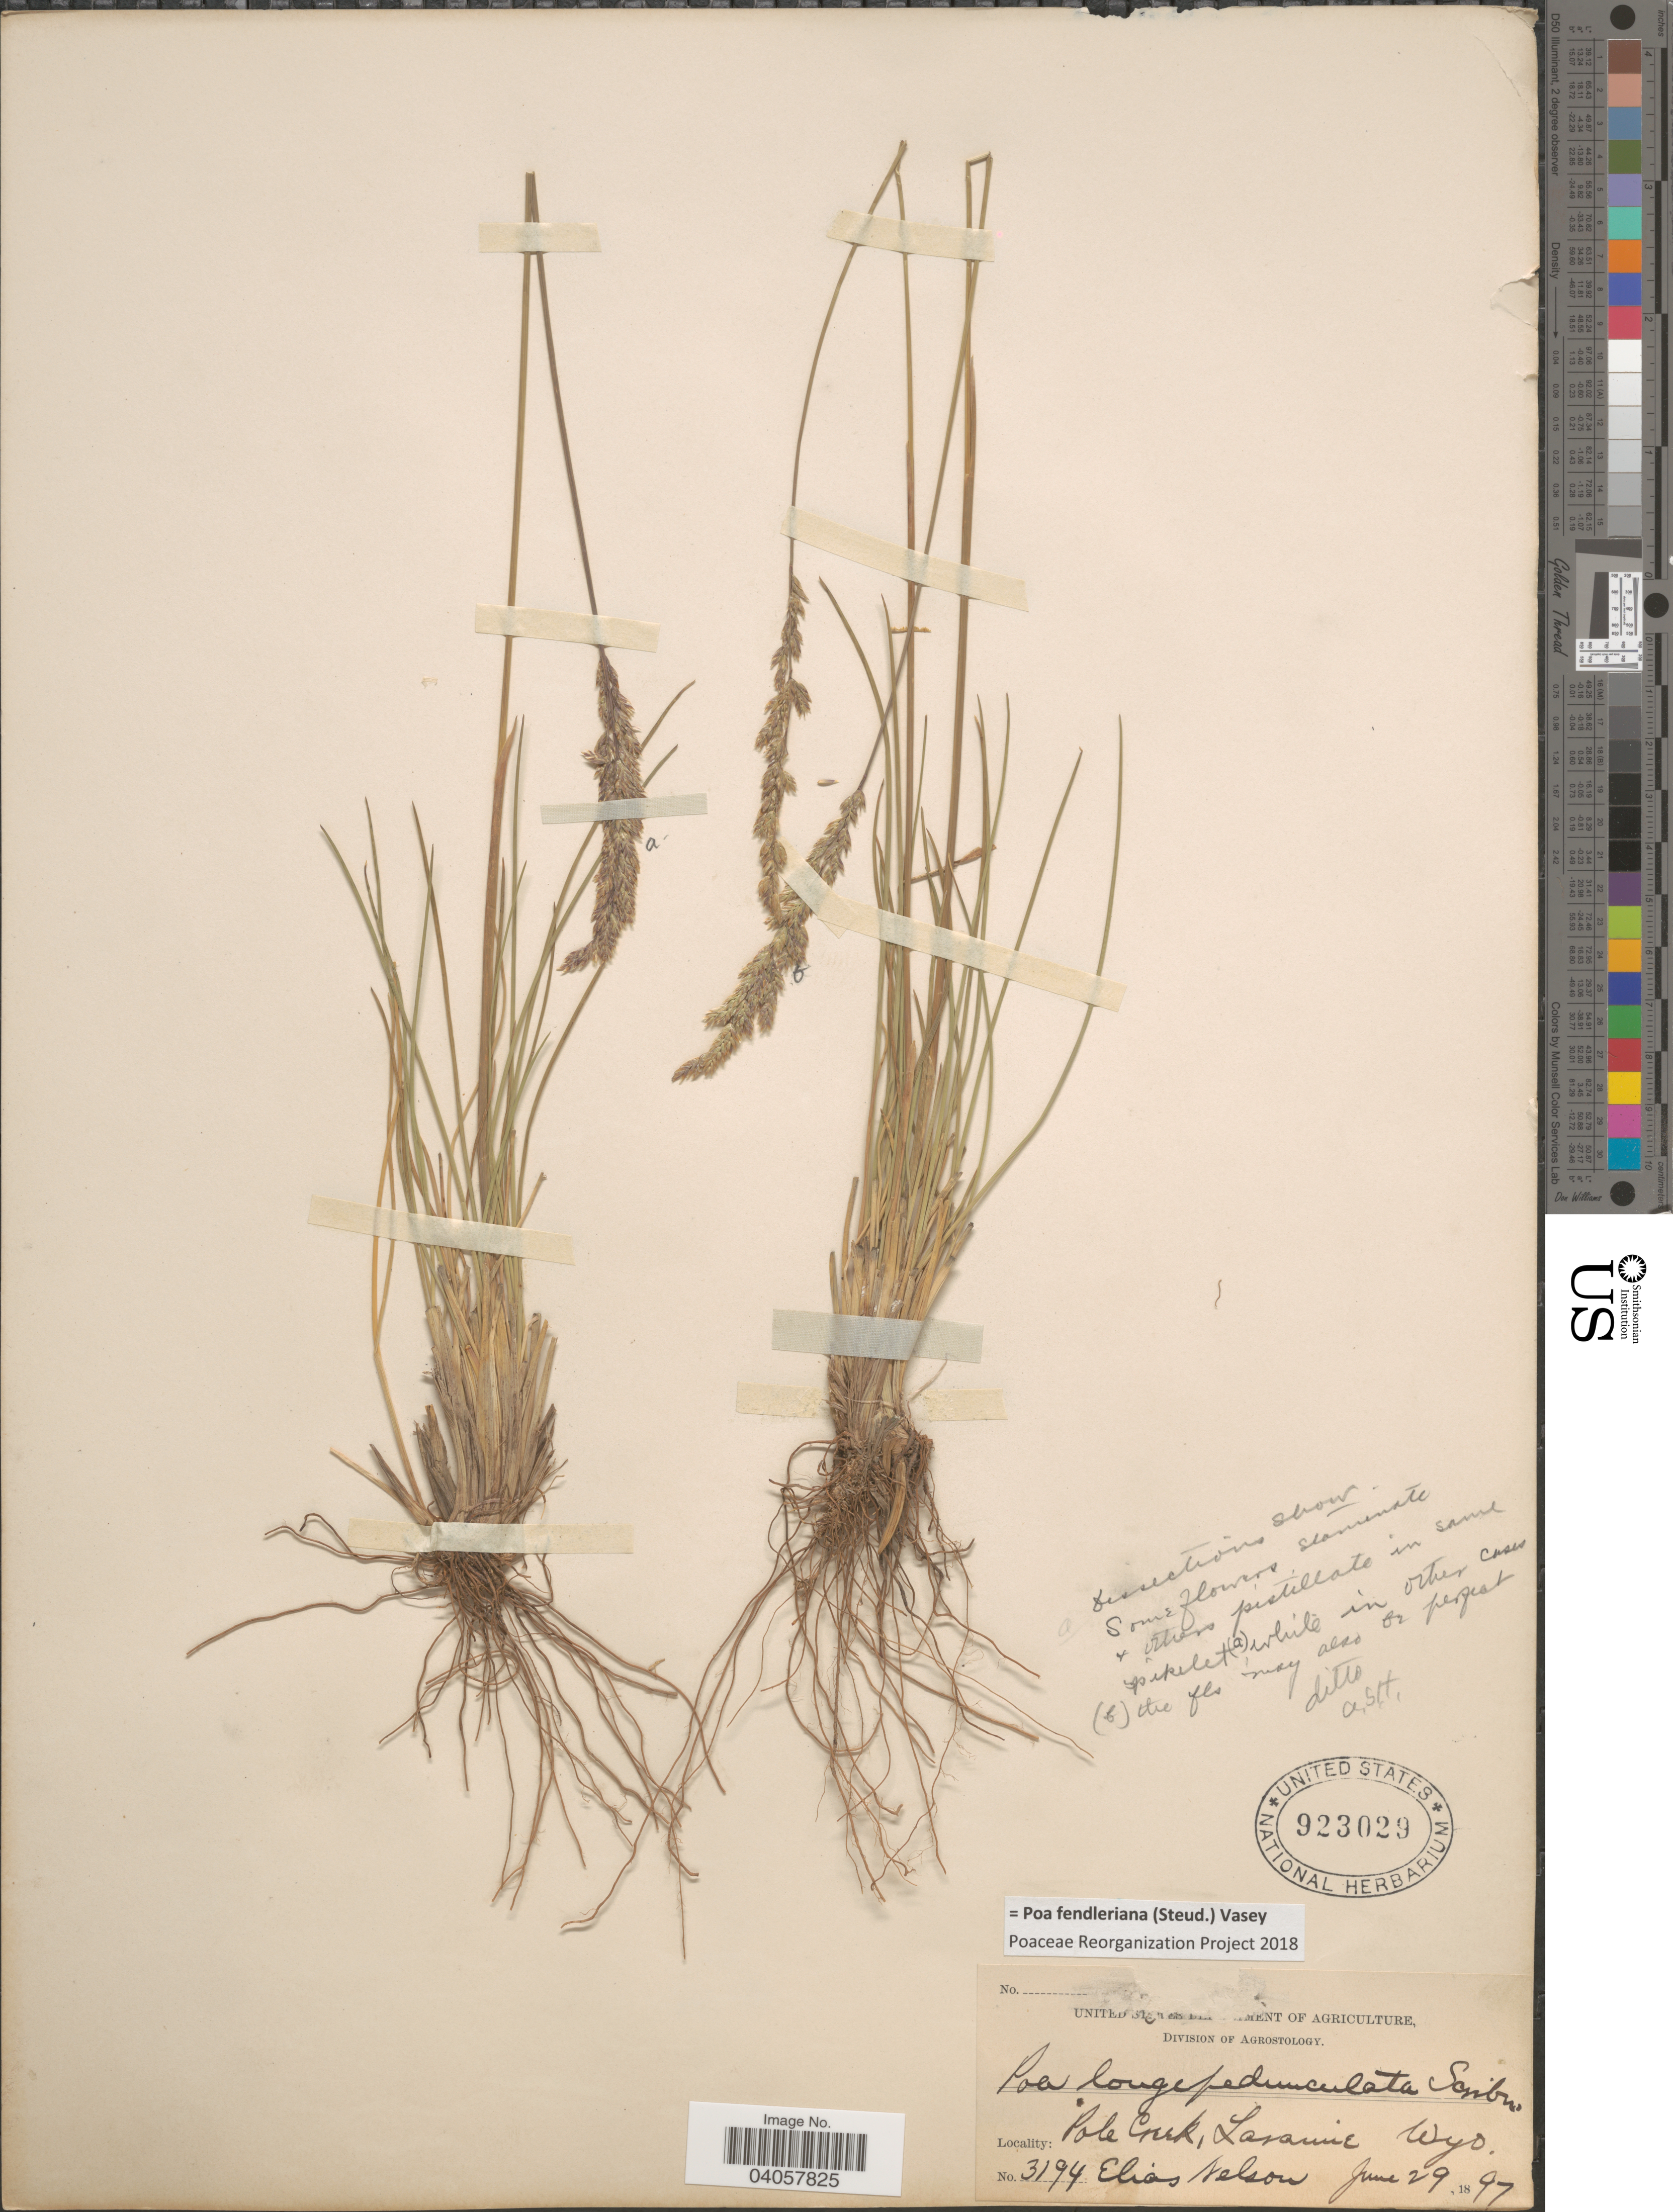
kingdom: Plantae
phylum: Tracheophyta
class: Liliopsida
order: Poales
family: Poaceae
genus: Poa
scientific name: Poa fendleriana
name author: (Steud.) Vasey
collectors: E. Nelson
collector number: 3194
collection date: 1897-06-29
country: United States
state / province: Wyoming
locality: Pole Creek, Laramie.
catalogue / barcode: US 923029